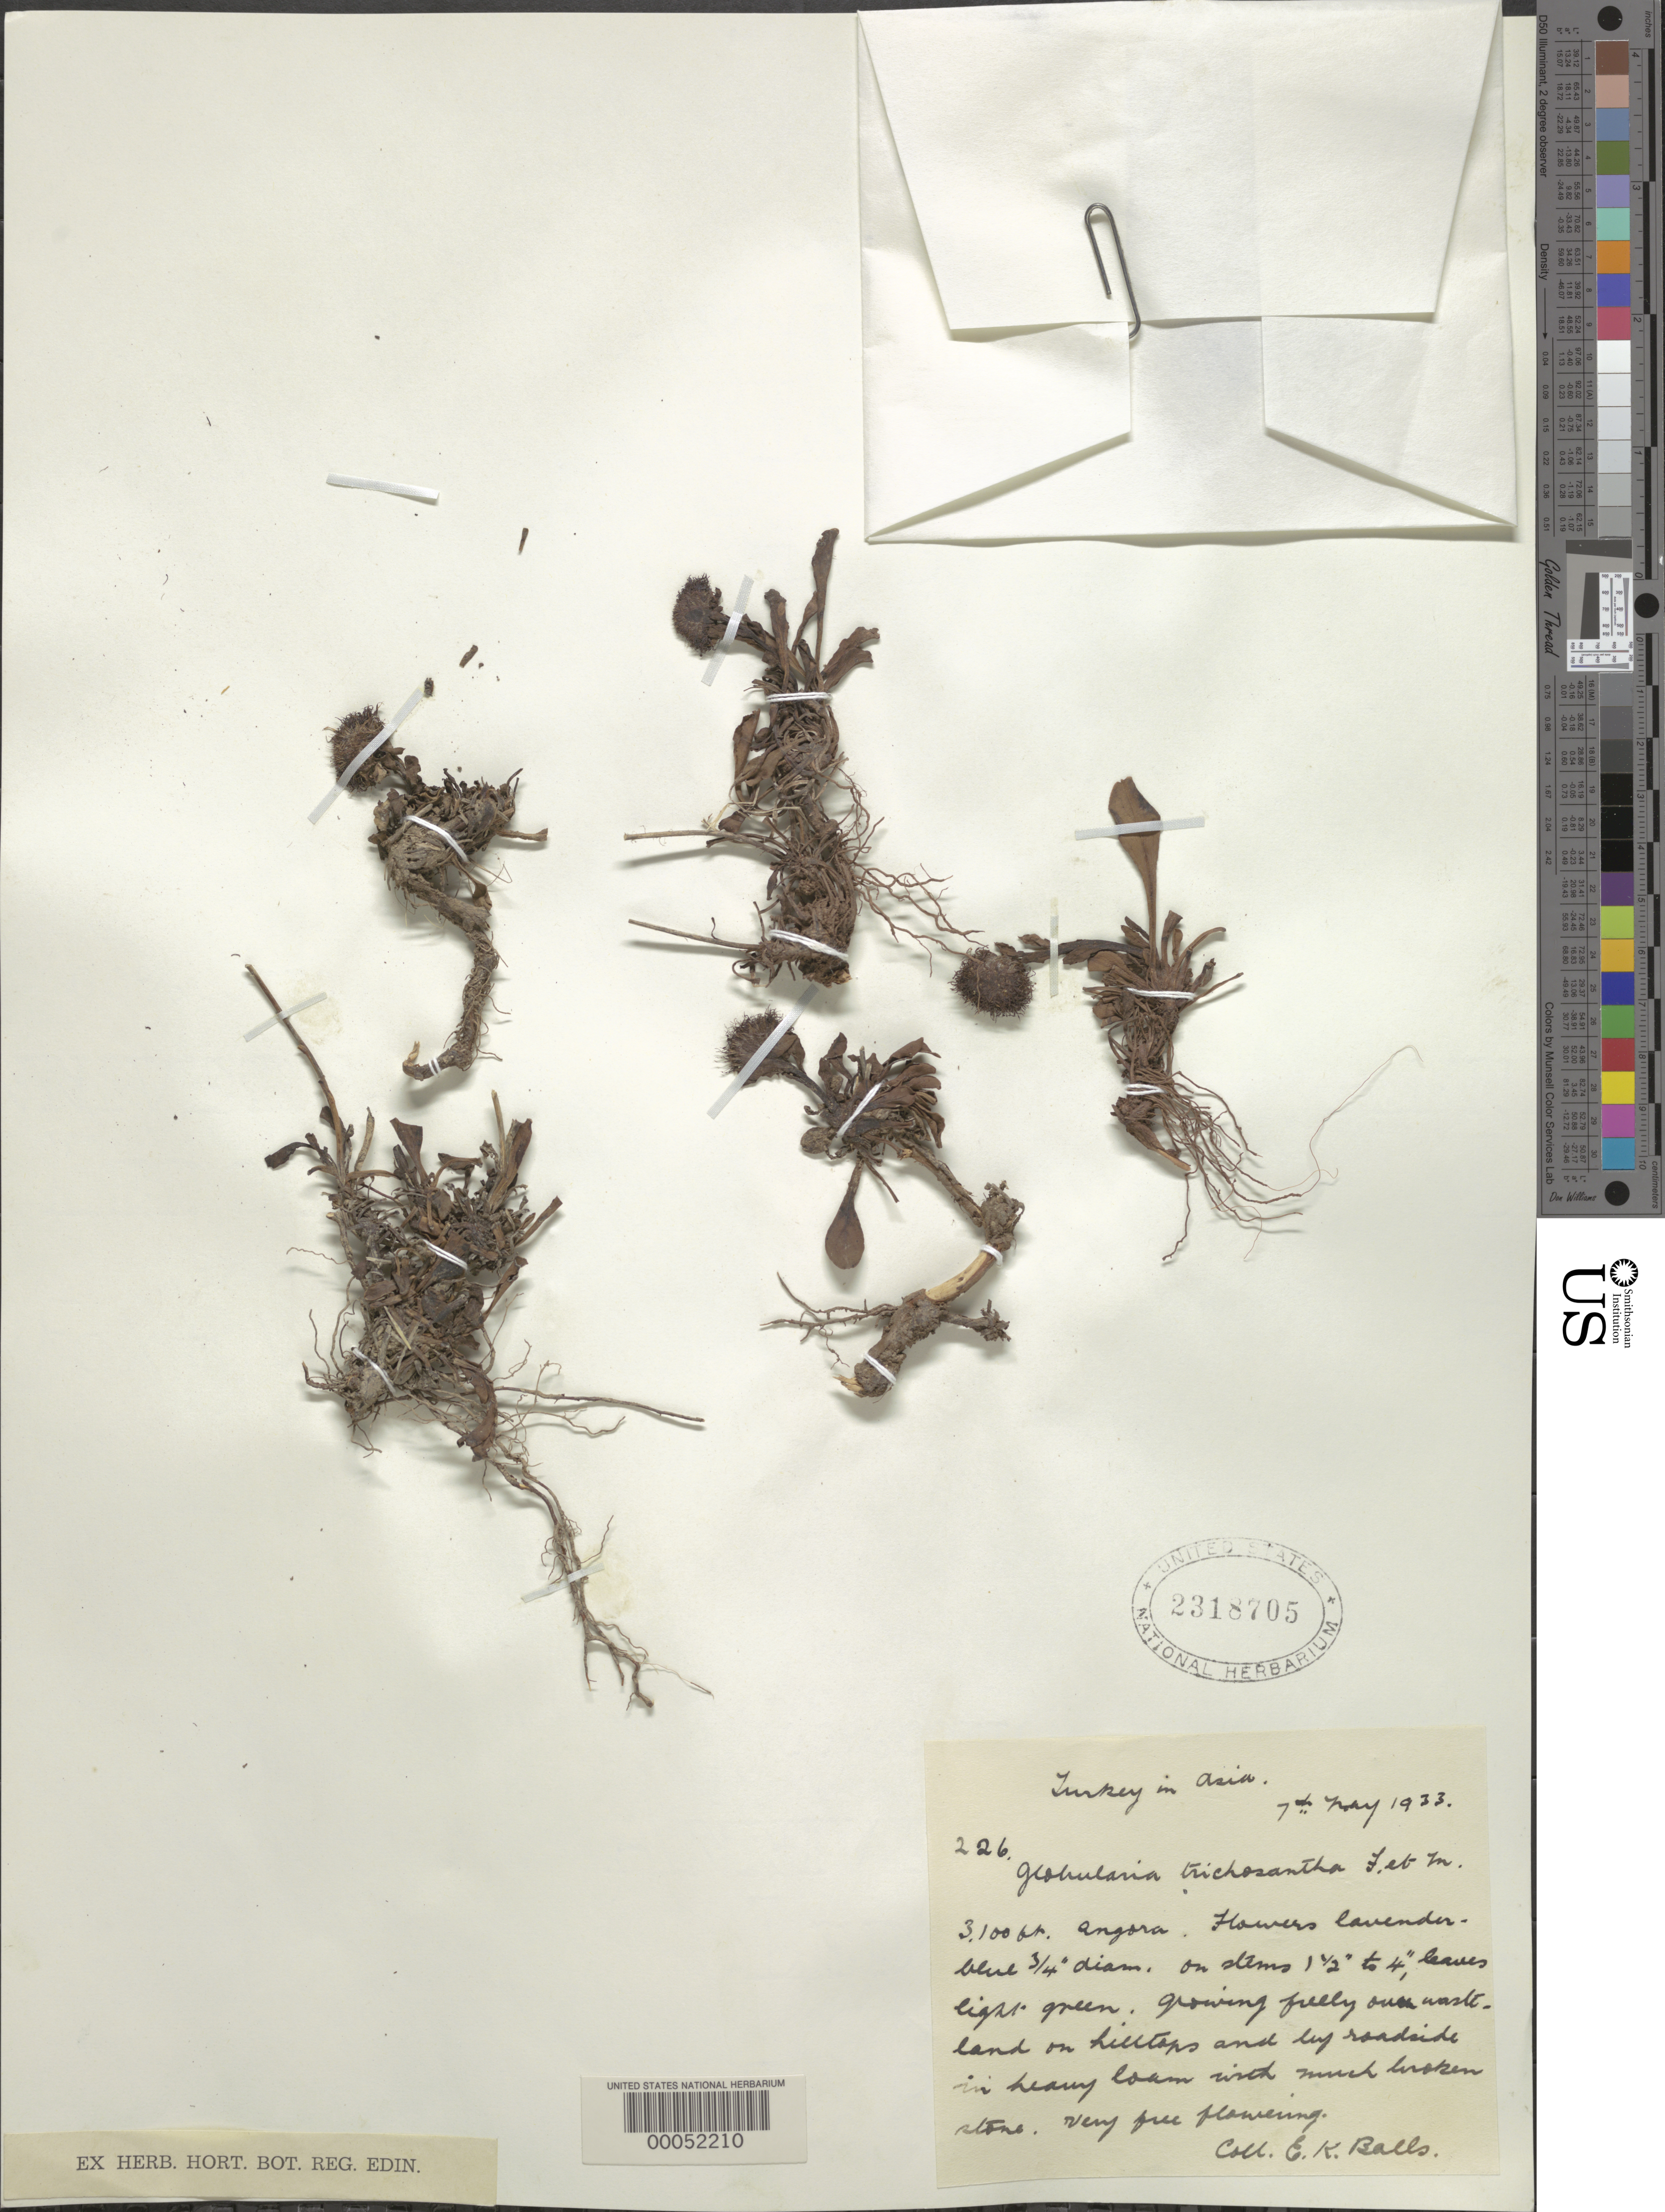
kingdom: Plantae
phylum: Tracheophyta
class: Magnoliopsida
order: Lamiales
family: Plantaginaceae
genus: Globularia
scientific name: Globularia trichosantha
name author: Fisch. & C.A. Mey.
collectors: E. K. Balls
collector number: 226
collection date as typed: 07 May 1933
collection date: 1933-05-07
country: Turkey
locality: Angora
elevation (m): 945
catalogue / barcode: US 2318705